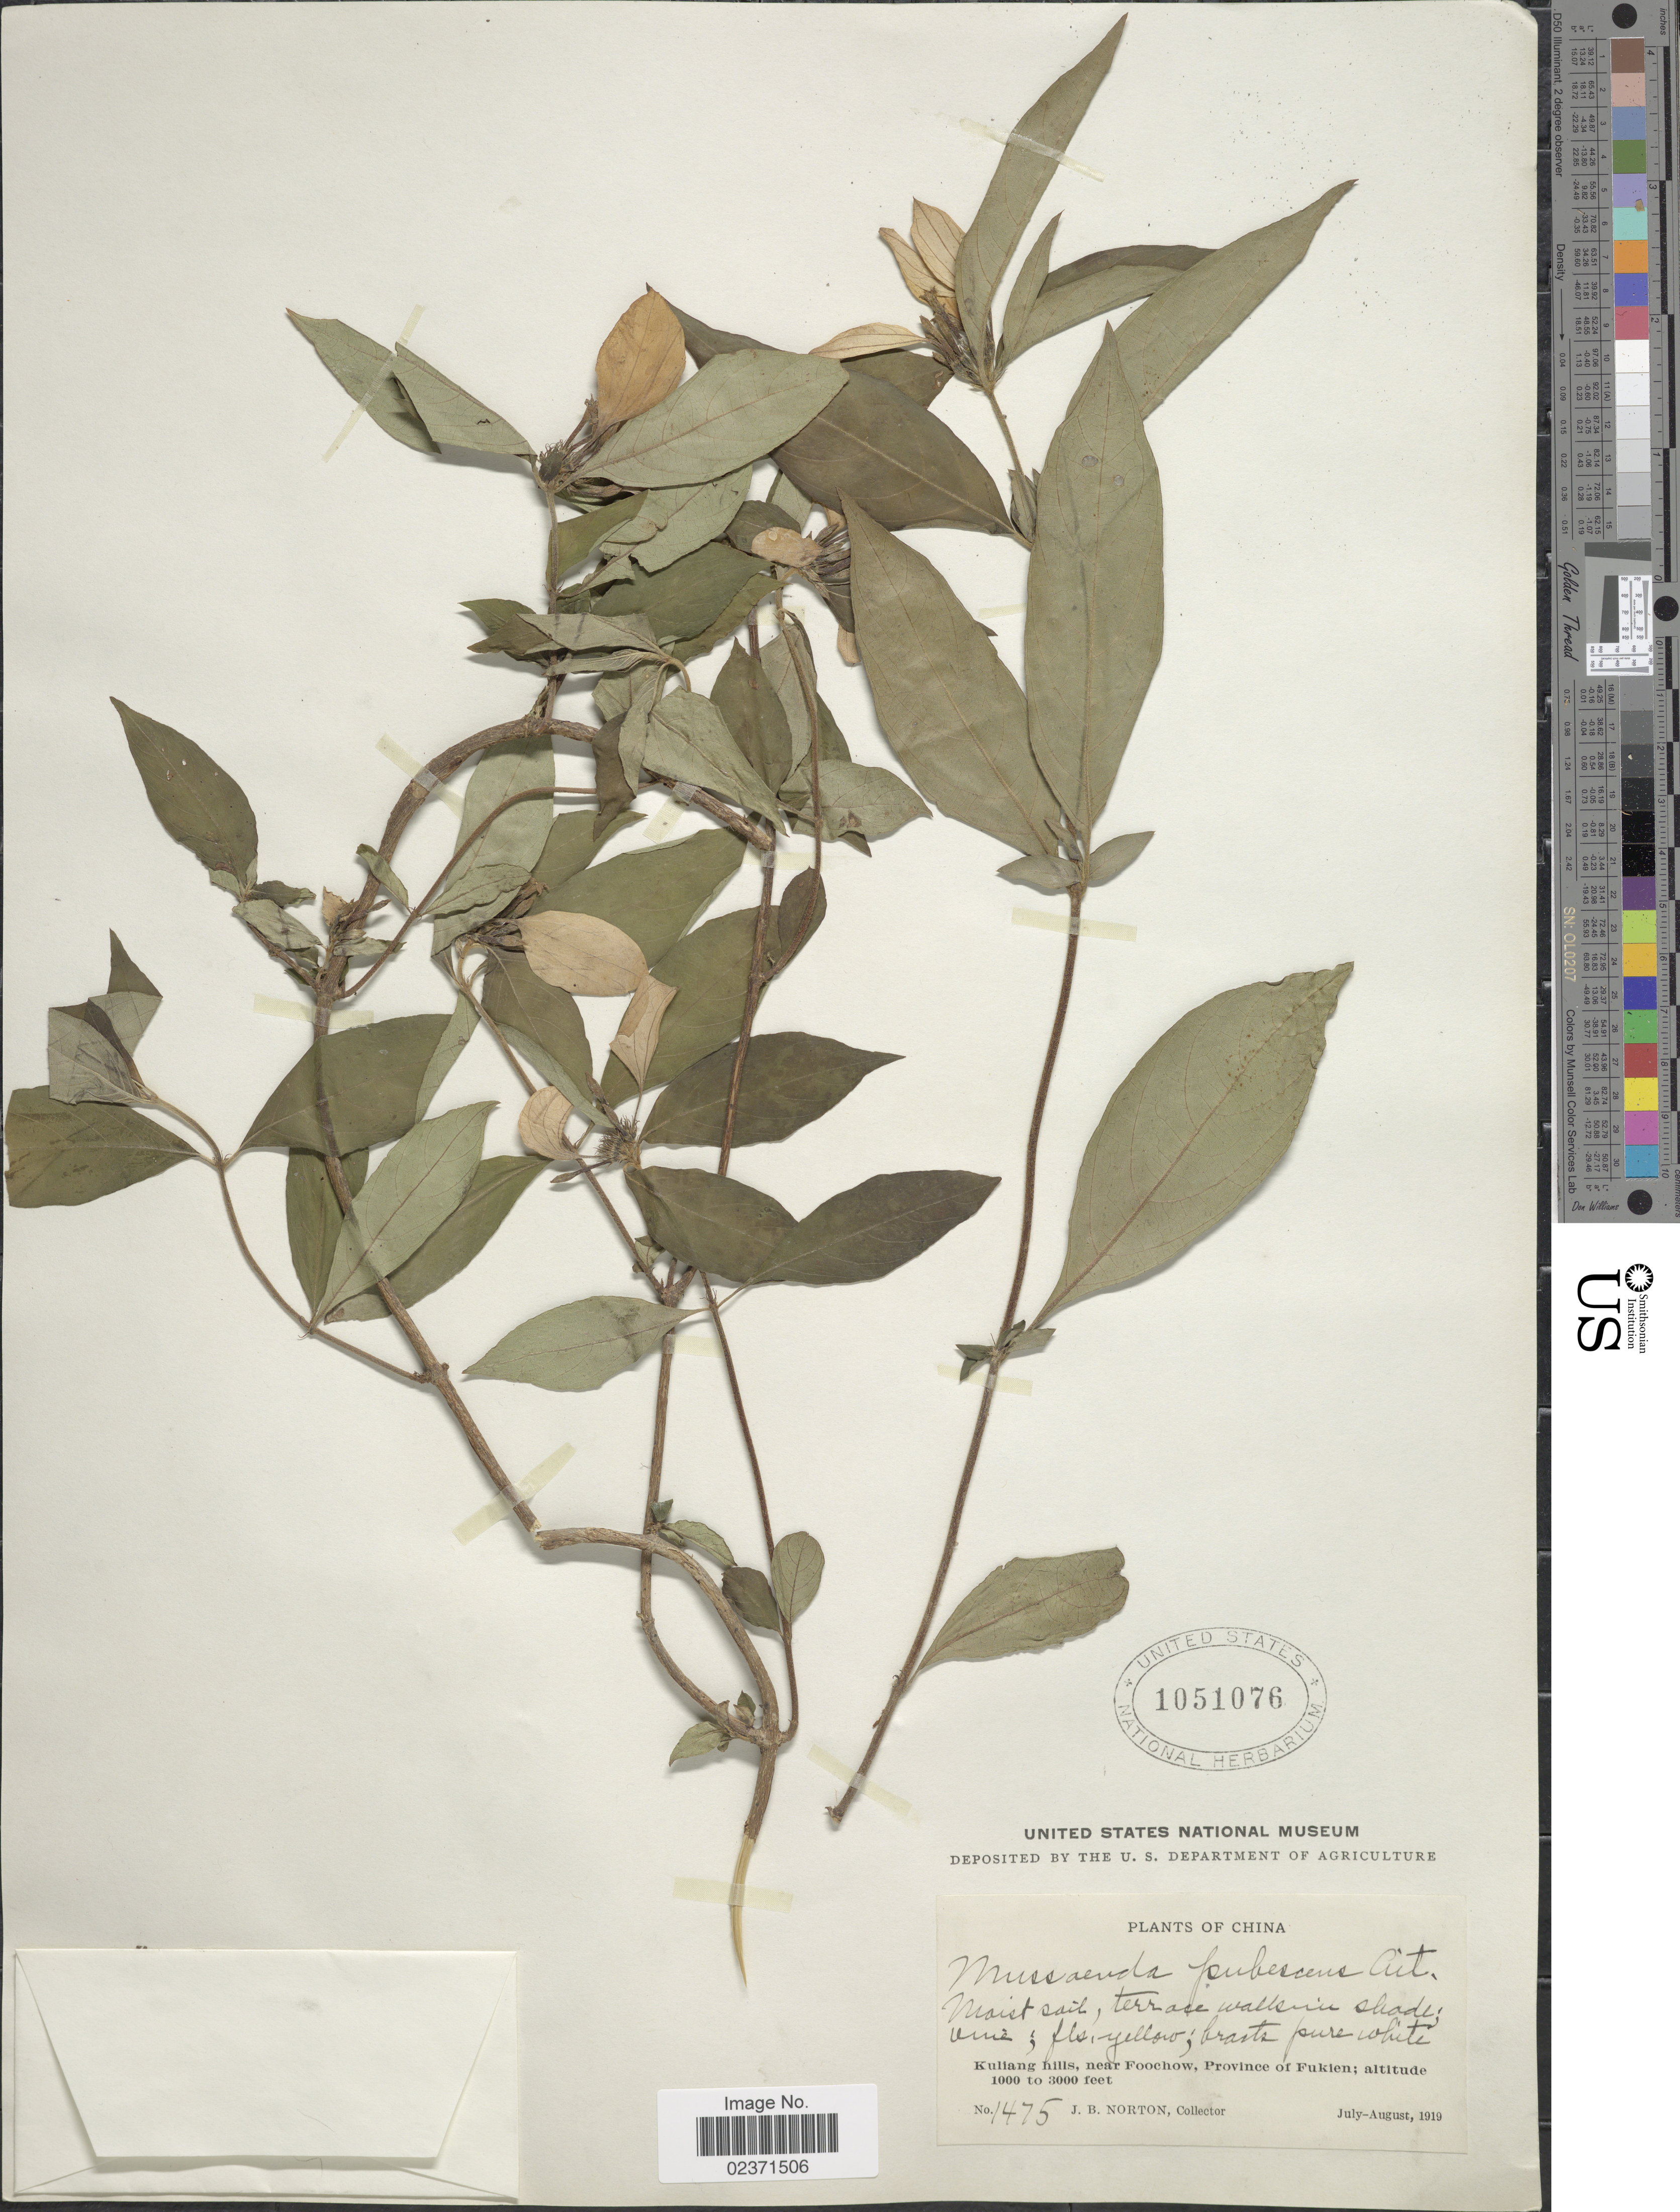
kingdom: Plantae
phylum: Tracheophyta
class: Magnoliopsida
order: Gentianales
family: Rubiaceae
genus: Mussaenda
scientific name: Mussaenda pubescens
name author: W.T. Aiton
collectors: J. B. Norton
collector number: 1475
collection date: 1919-07/1919-08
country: China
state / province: Fujian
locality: Kuliang hills, near Foochow, Province of Fukien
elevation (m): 305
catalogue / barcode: US 1051076